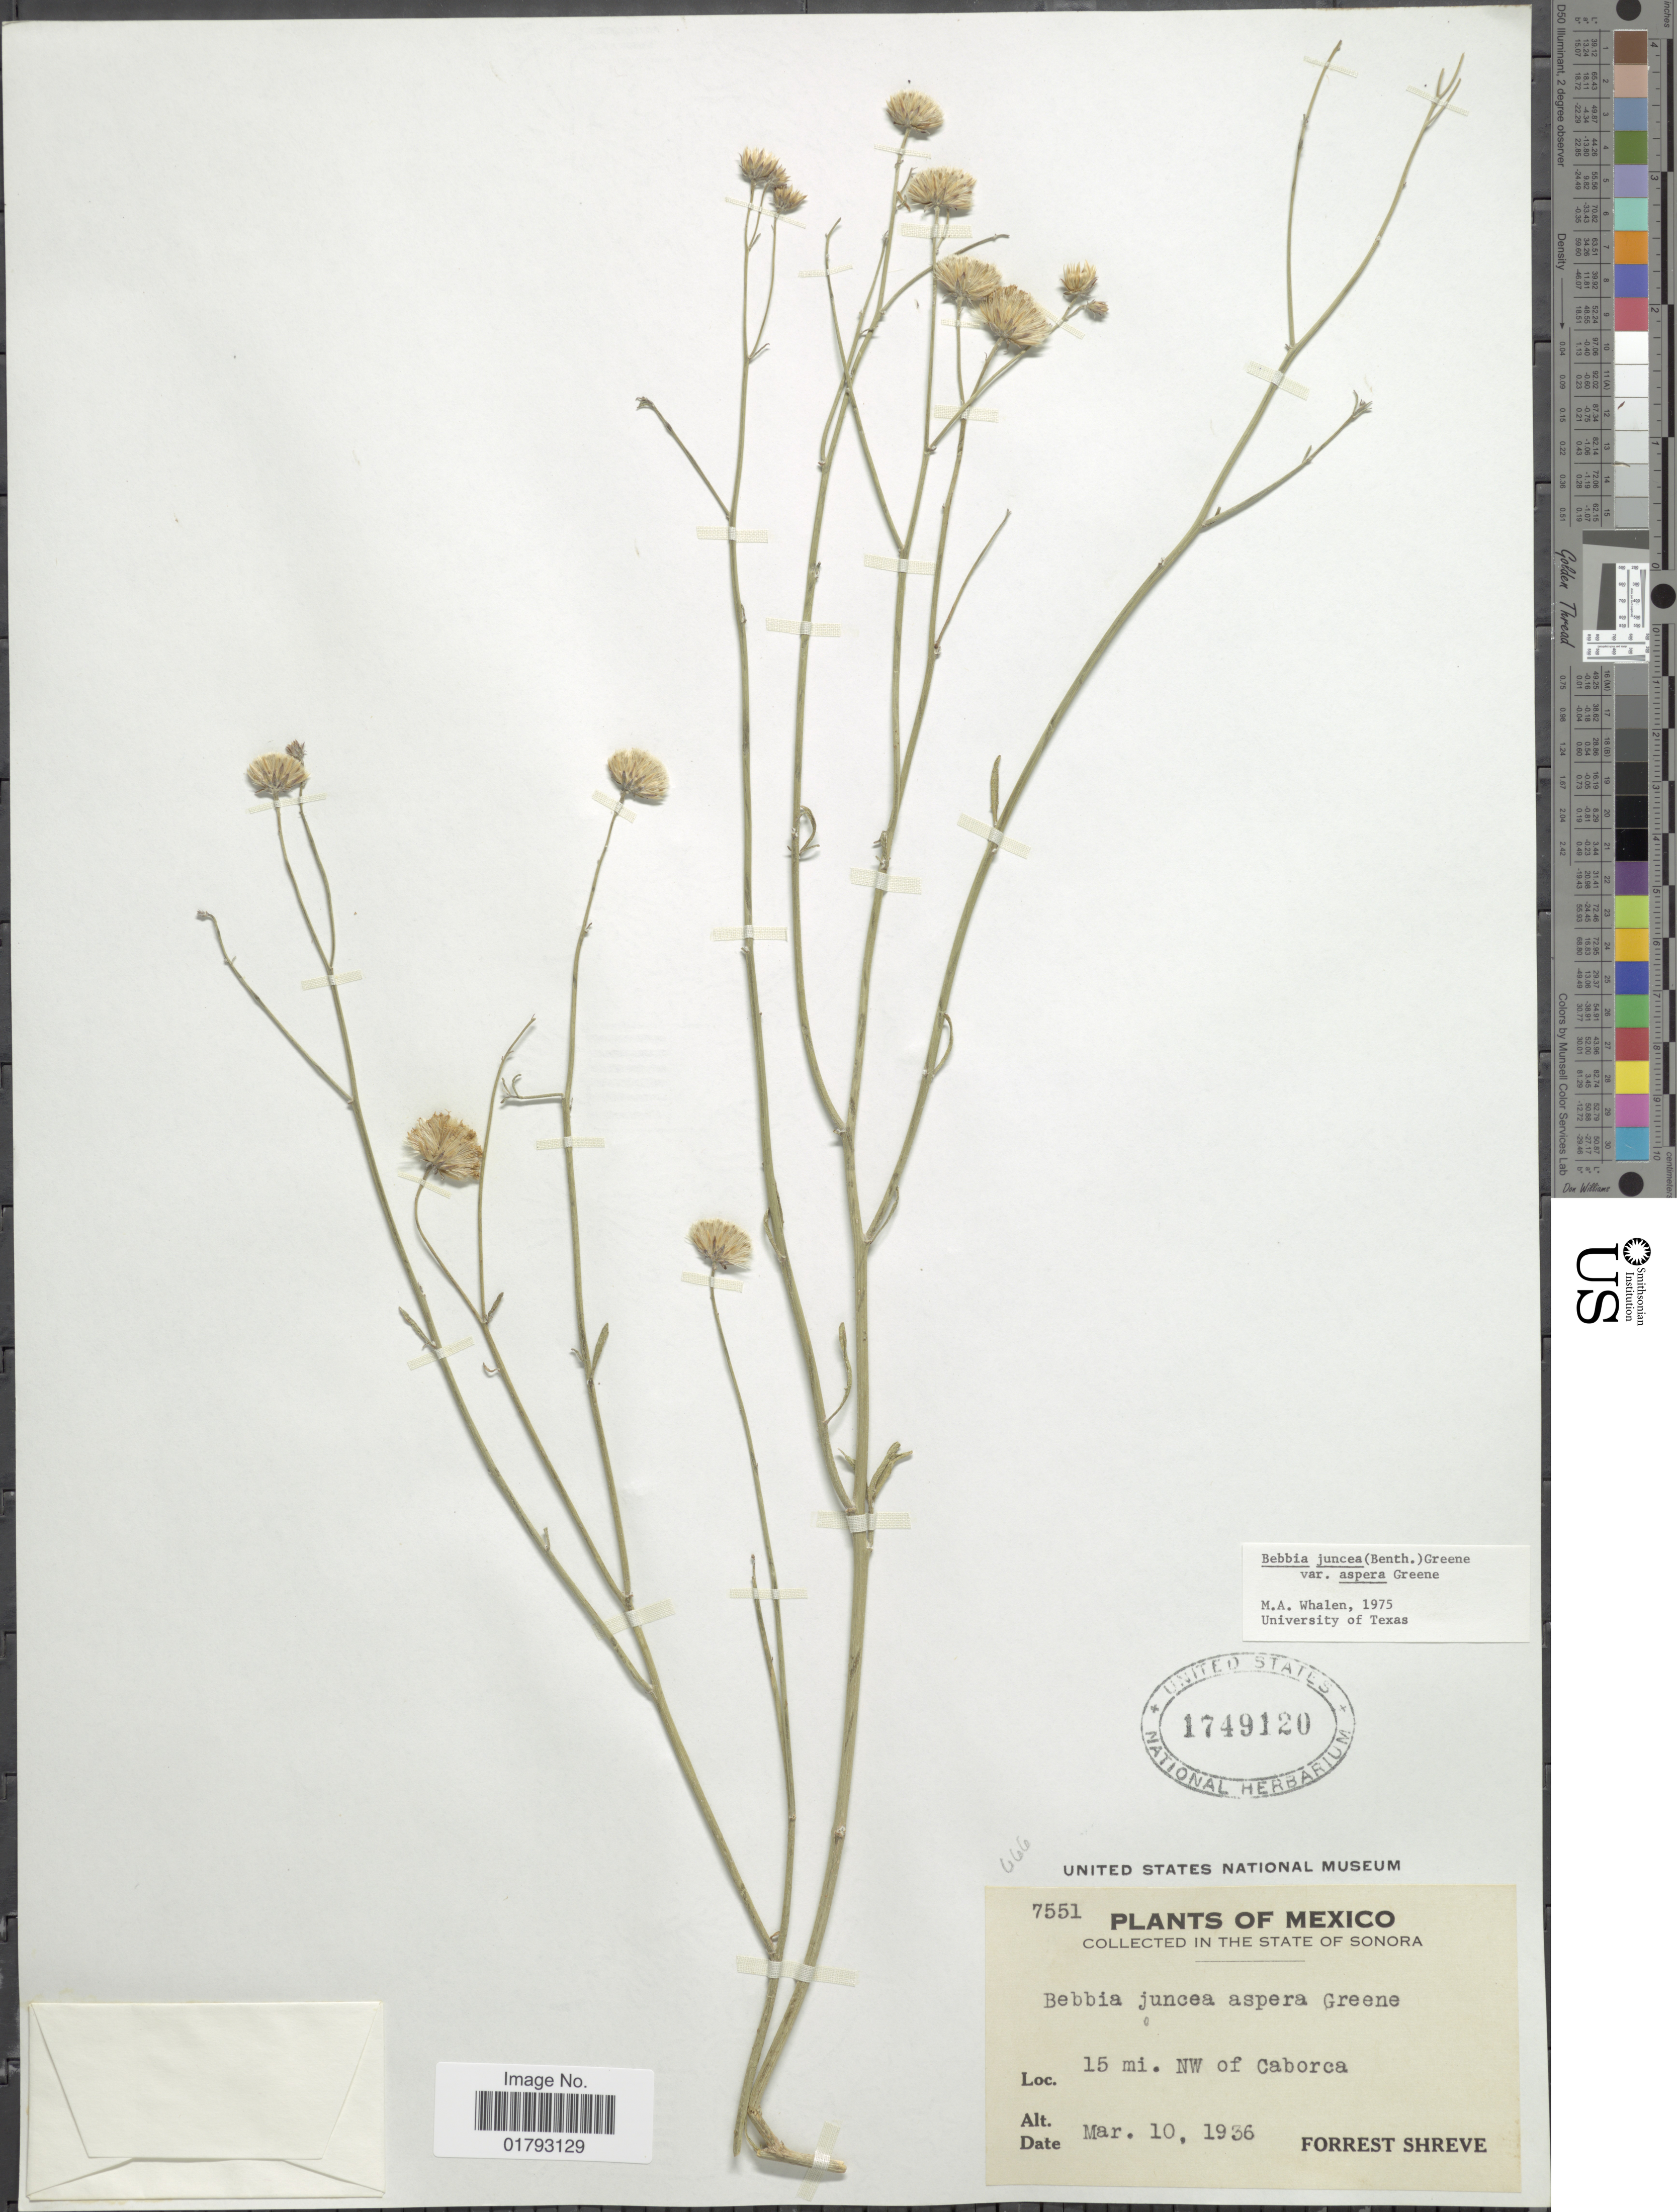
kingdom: Plantae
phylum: Tracheophyta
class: Magnoliopsida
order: Asterales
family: Asteraceae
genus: Bebbia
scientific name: Bebbia juncea var. aspera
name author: Greene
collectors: F. Shreve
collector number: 7551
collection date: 1936-03-10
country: Mexico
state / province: Sonora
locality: State of Sonora, Mexico. 15 mi. NW of Caborca.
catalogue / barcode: US 1749120